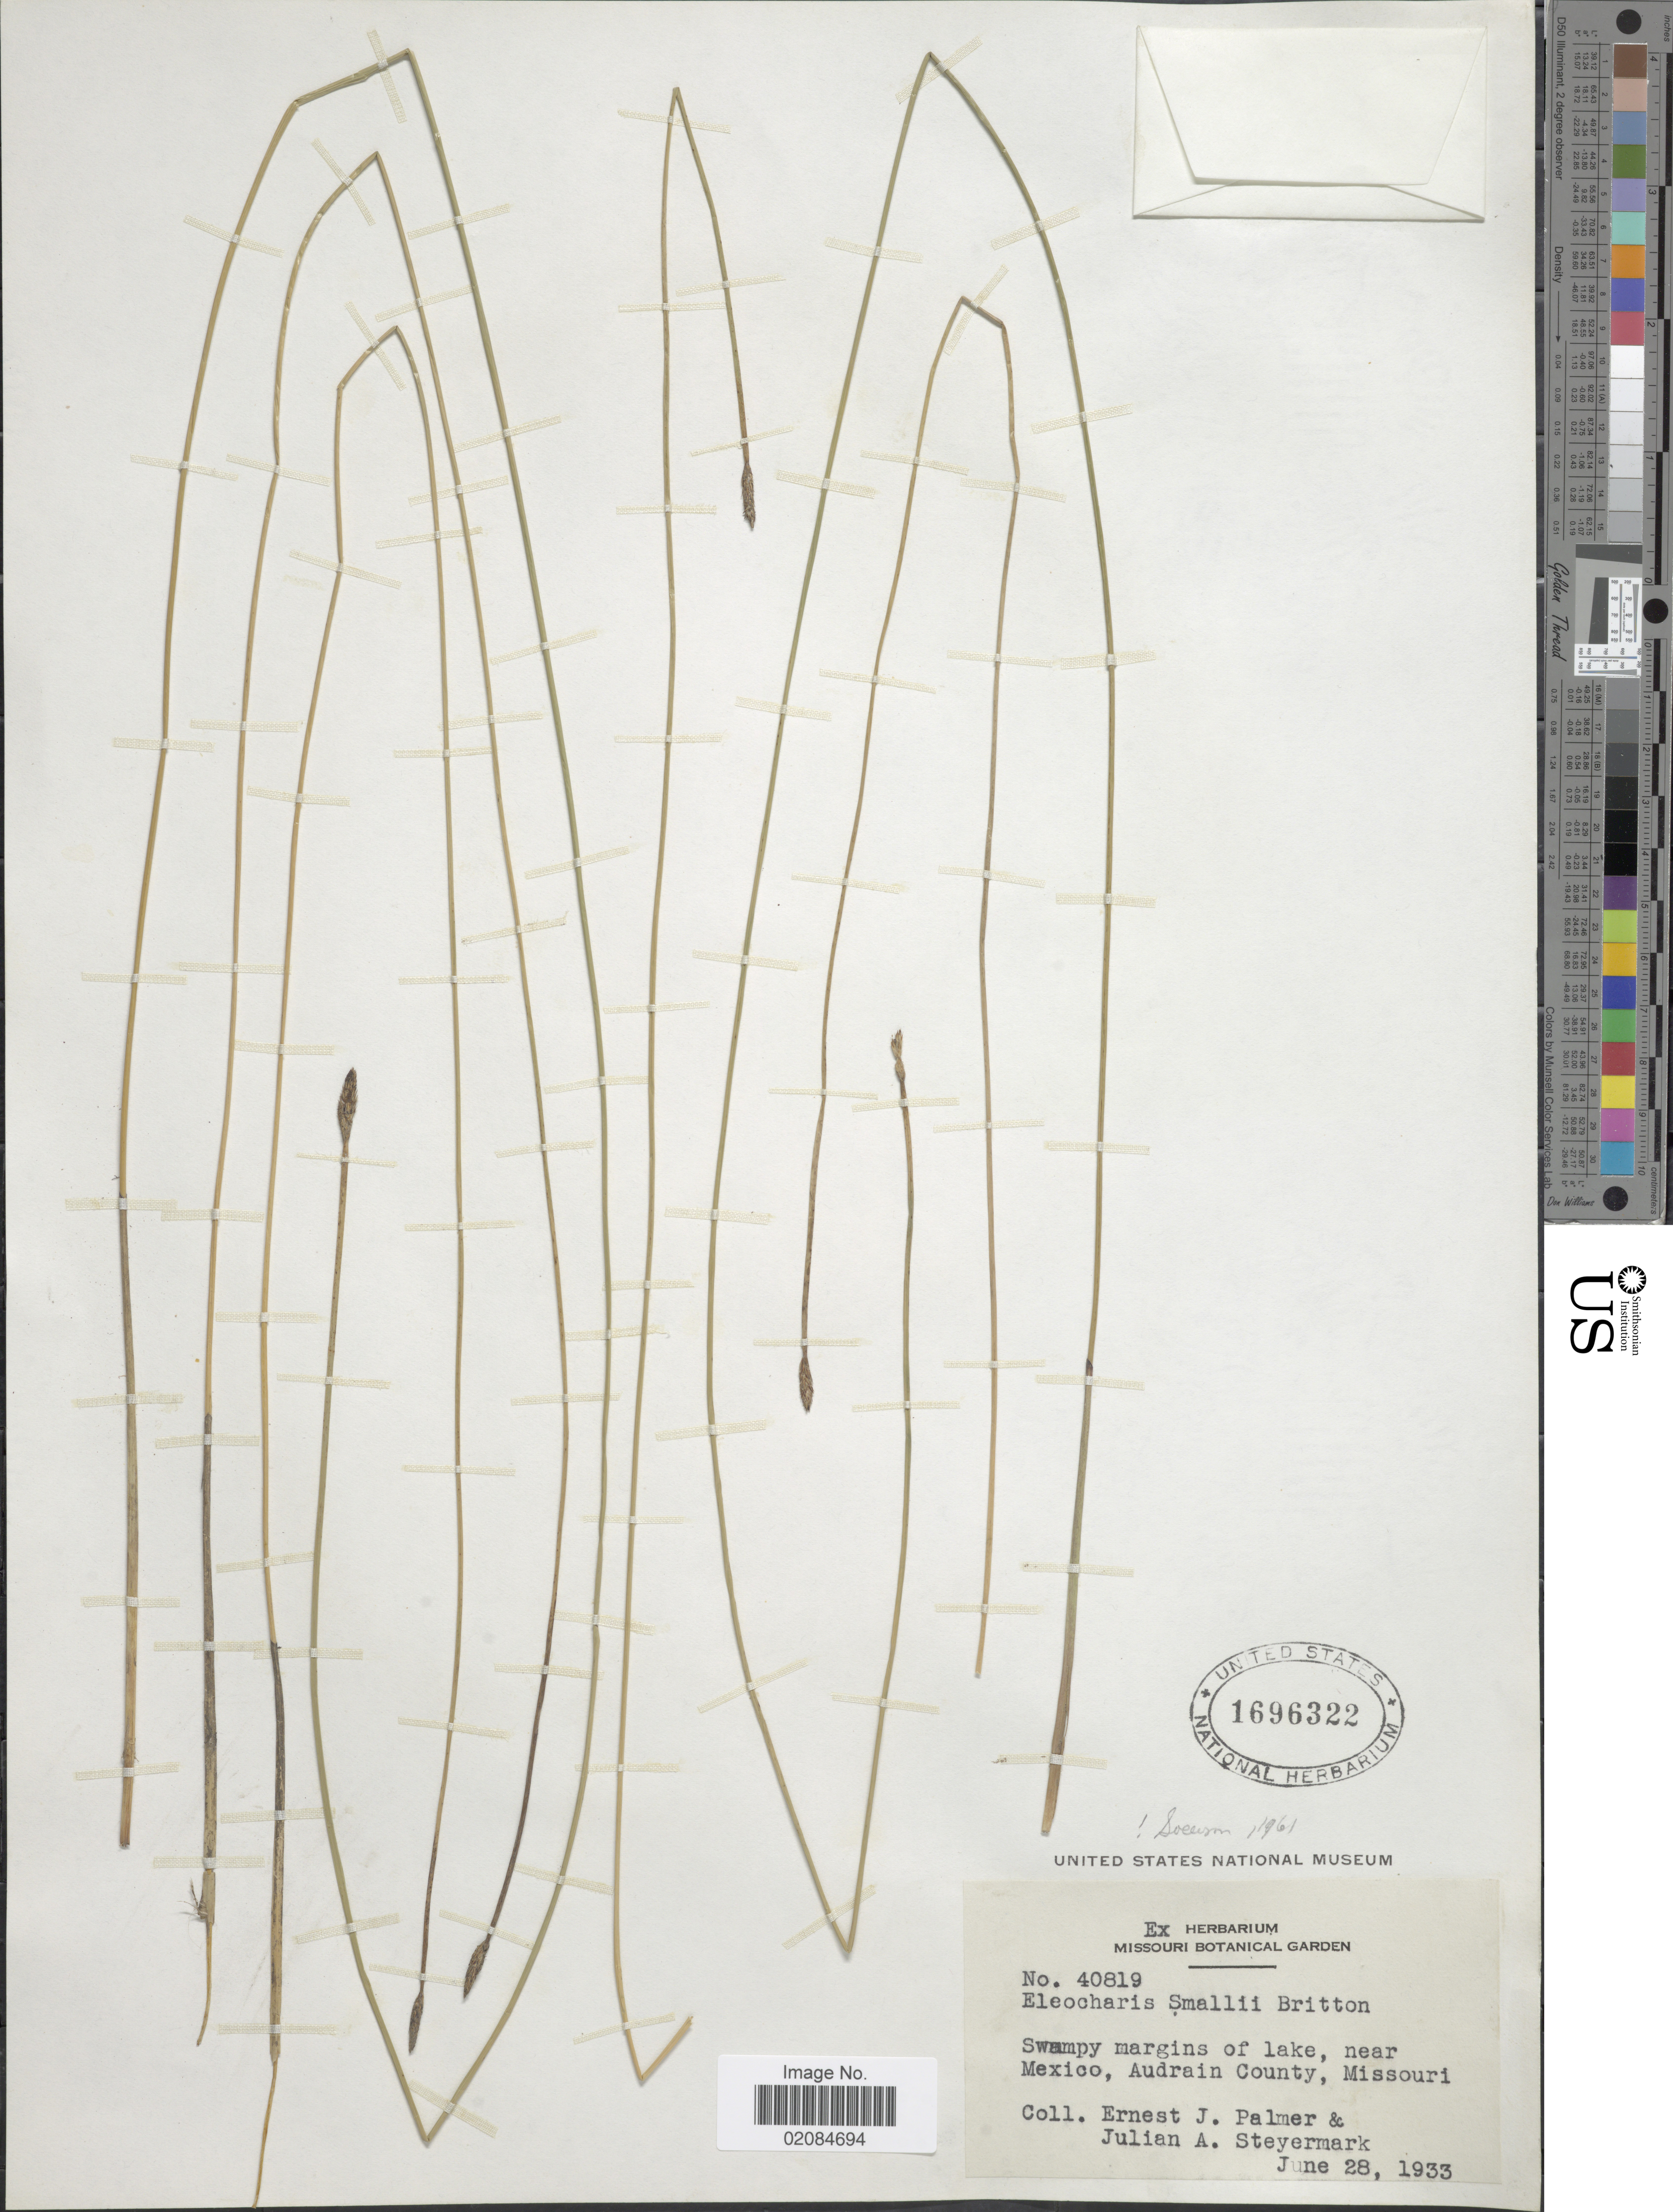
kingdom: Plantae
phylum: Tracheophyta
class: Liliopsida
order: Poales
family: Cyperaceae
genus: Eleocharis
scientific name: Eleocharis palustris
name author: (L.) Roem. & Schult.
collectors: E. J. Palmer & J. Steyermark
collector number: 40819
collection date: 1933-06-28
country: United States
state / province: Missouri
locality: Swampy margins of lake, near Mexico, Audrain County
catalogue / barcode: US 1696322